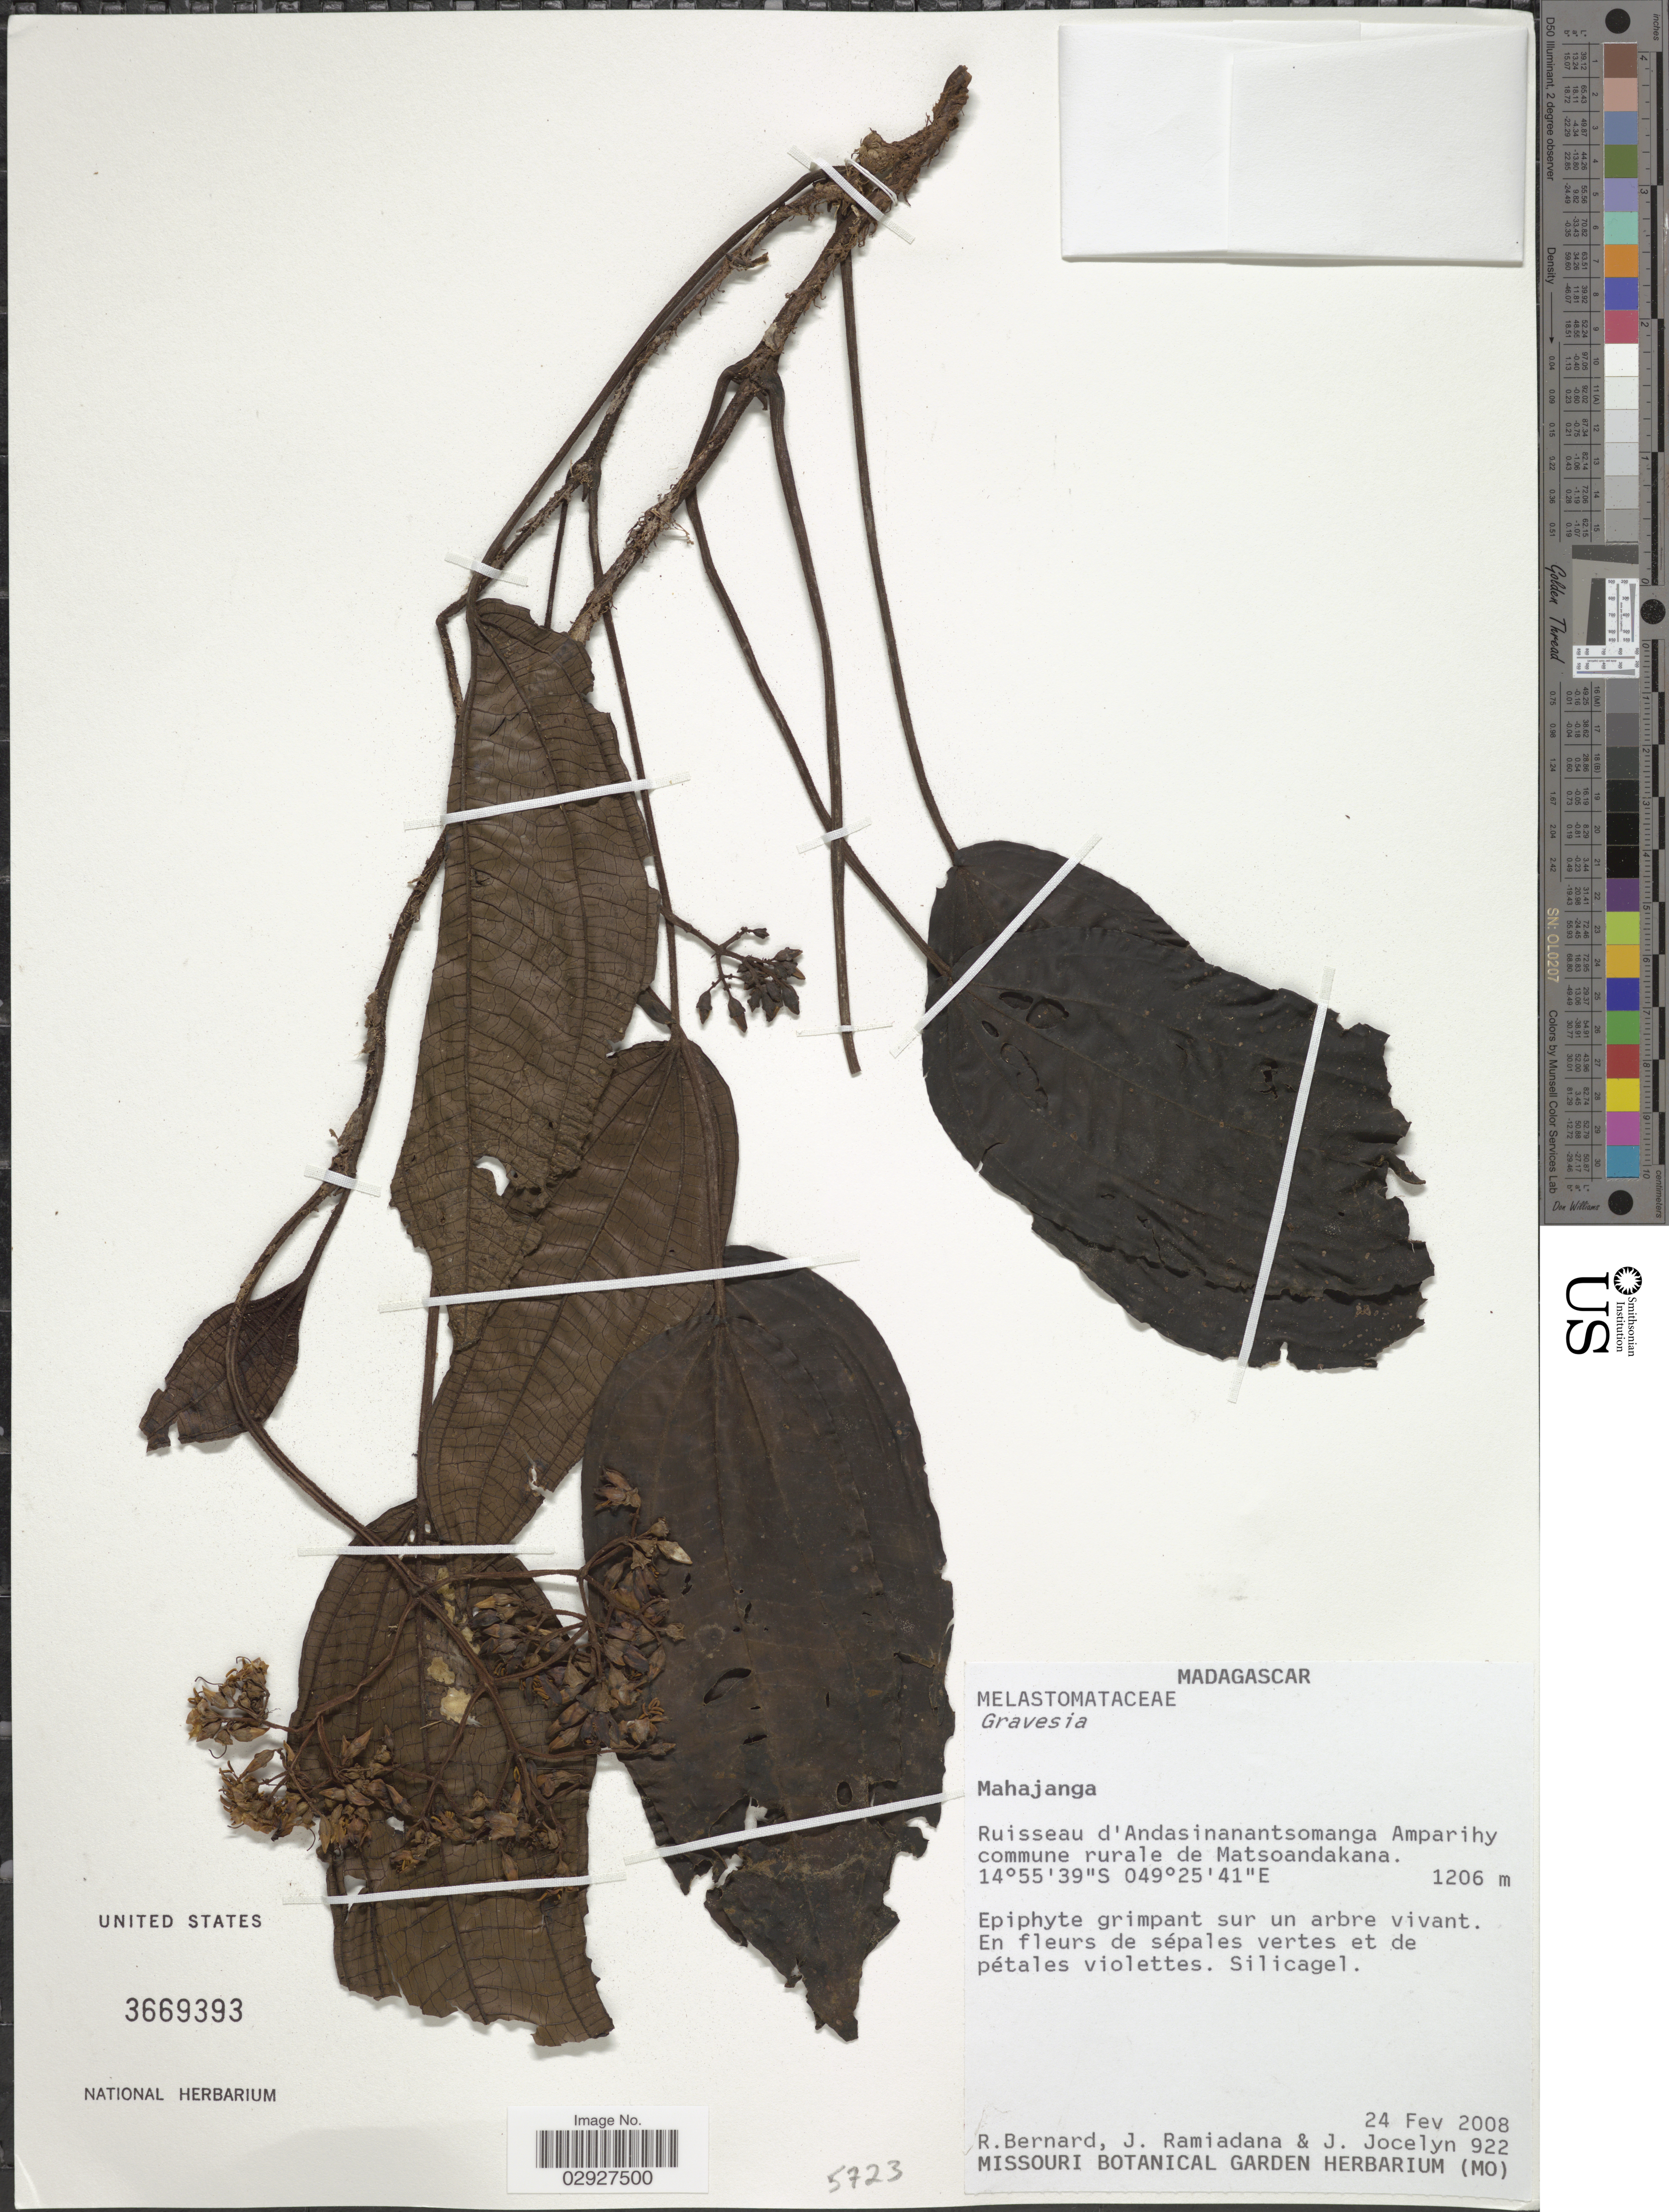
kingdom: Plantae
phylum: Tracheophyta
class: Magnoliopsida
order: Myrtales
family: Melastomataceae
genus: Gravesia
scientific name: Gravesia sp.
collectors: R. Bernard, J. Ramiadana & J. Jocelyn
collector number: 922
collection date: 2008-02-24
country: Madagascar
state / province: Sofia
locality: Ruisseau d'Andasinanantsomanga Amparihy commune rurale de Matsoandakana.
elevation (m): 1206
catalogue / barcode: US 3669393